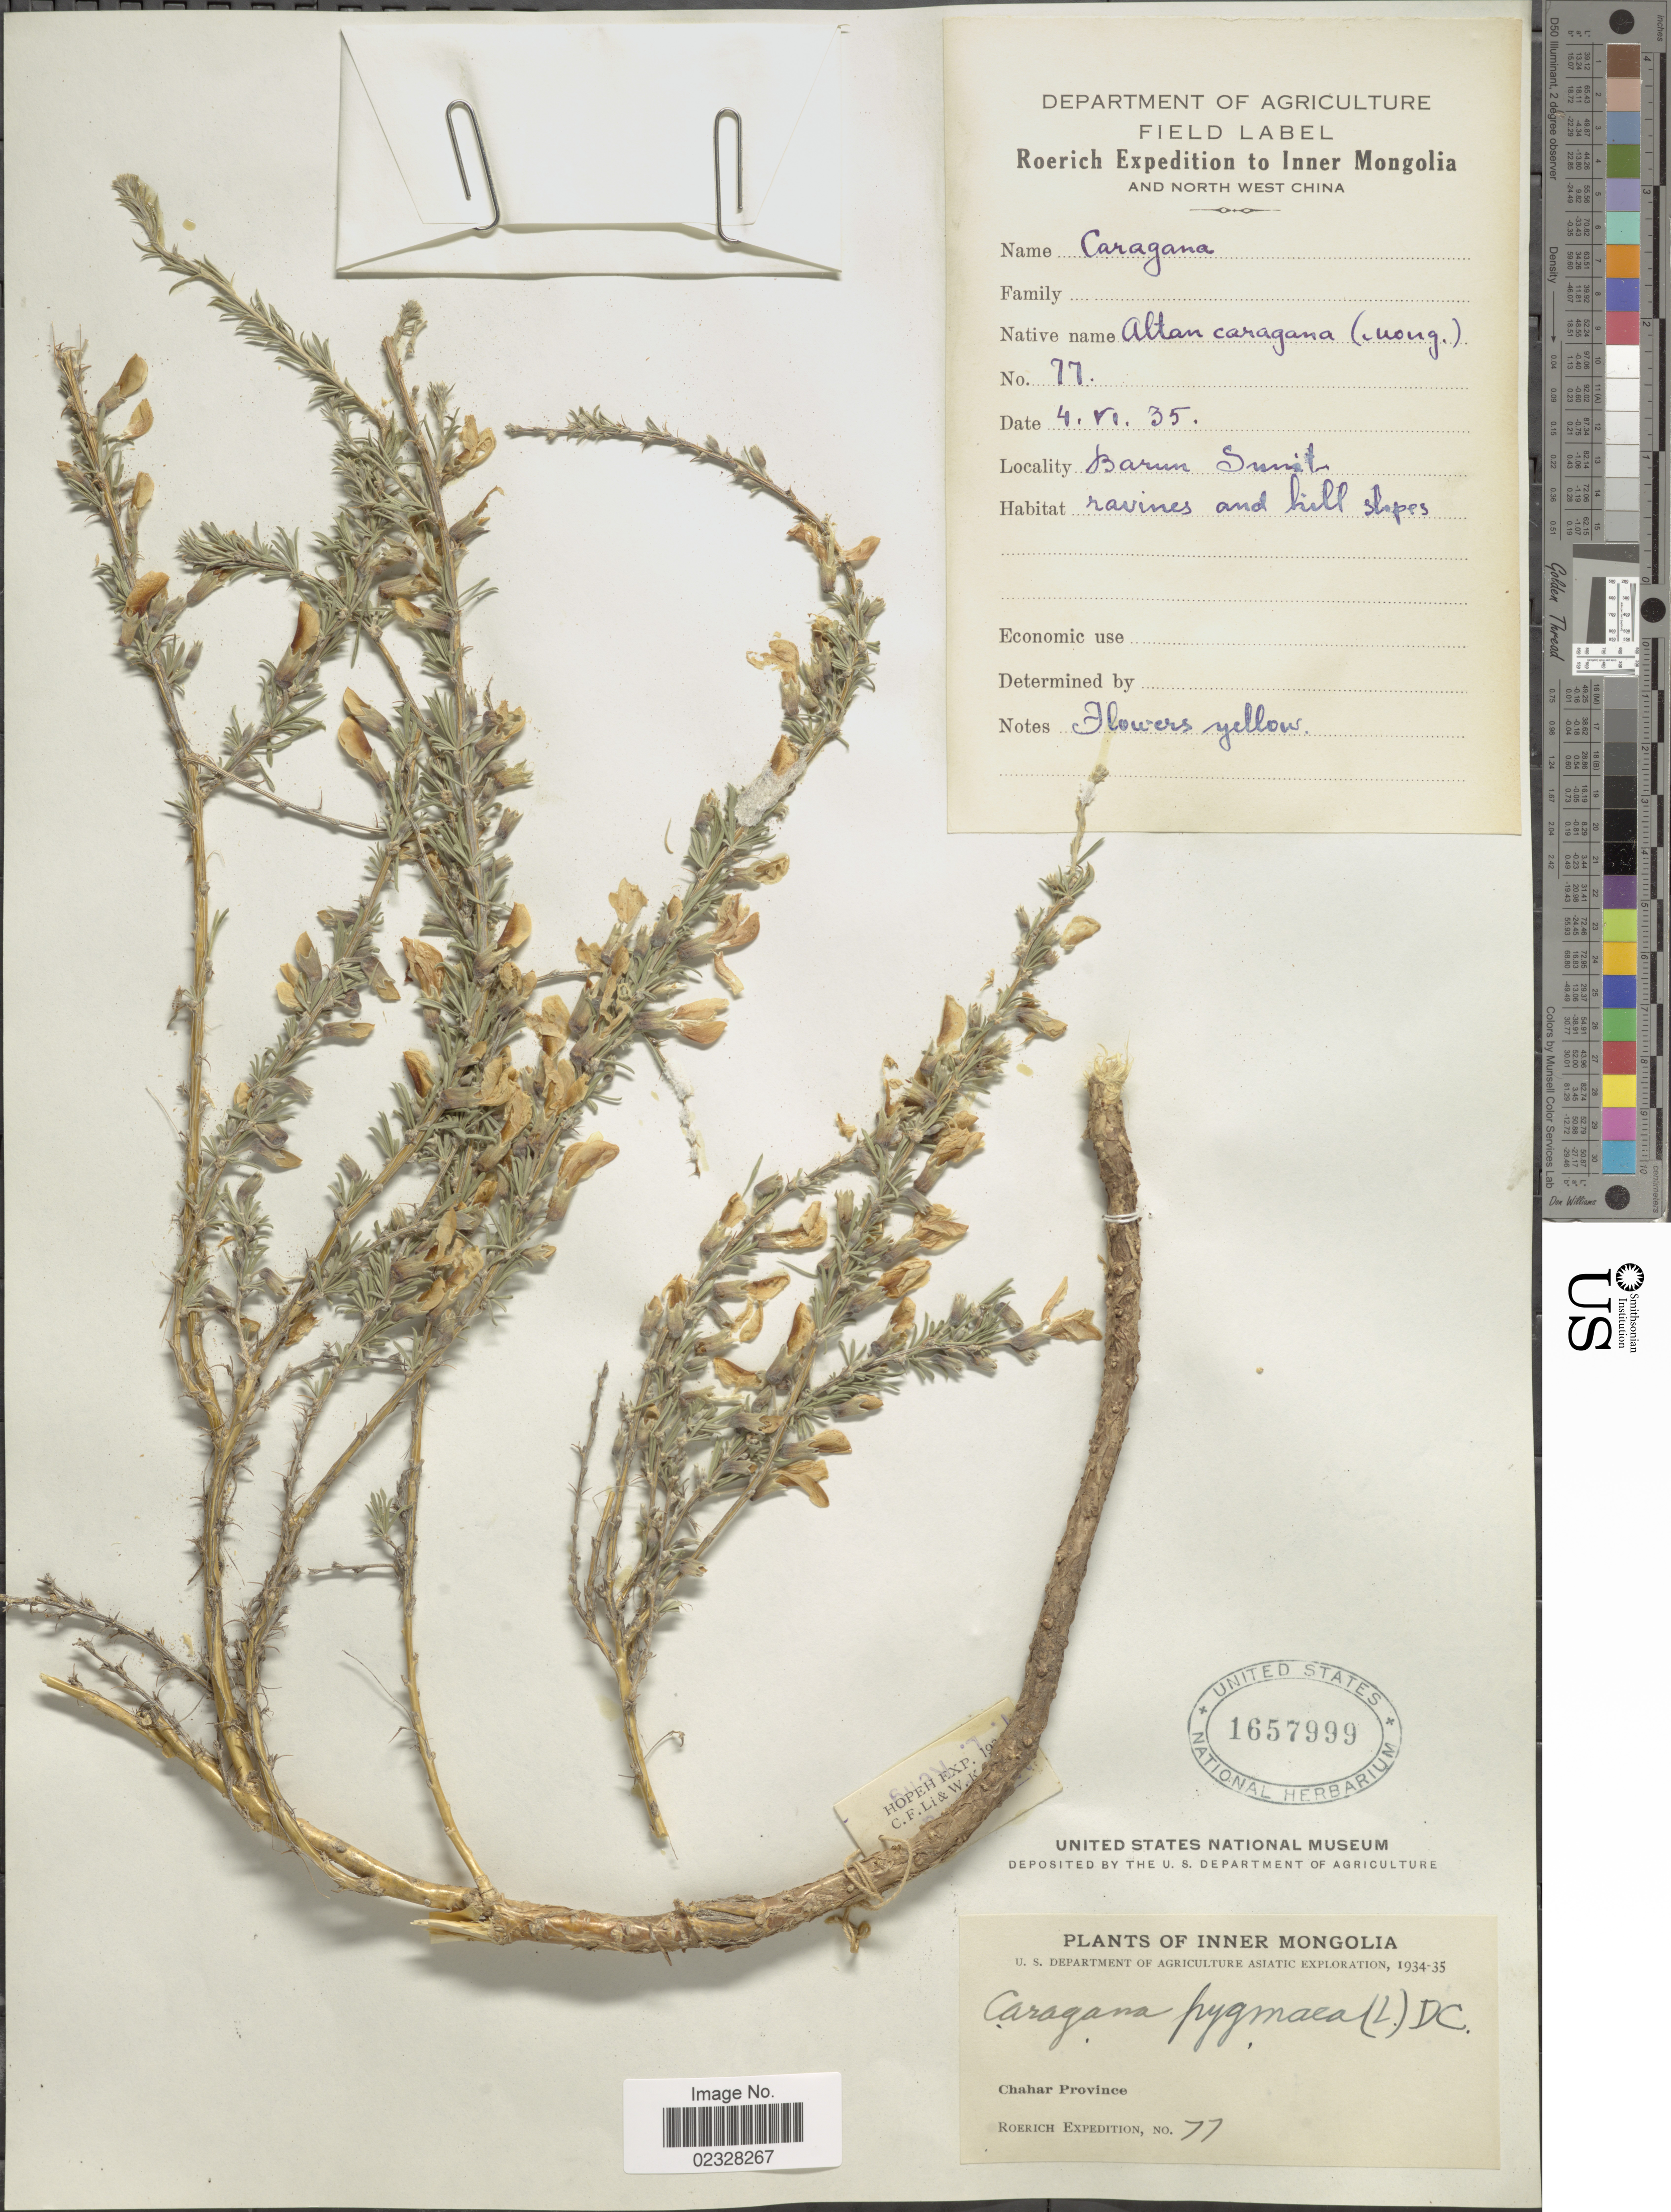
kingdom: Plantae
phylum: Tracheophyta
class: Magnoliopsida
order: Fabales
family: Fabaceae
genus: Caragana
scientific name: Caragana pygmaea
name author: (L.) DC.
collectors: Roerich Expedition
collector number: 77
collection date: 1935-06-04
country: China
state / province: Nei Monggol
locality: Inner Mongolia, Chahar Province, Barun Sunit, ravines and hill slopes.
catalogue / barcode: US 1657999